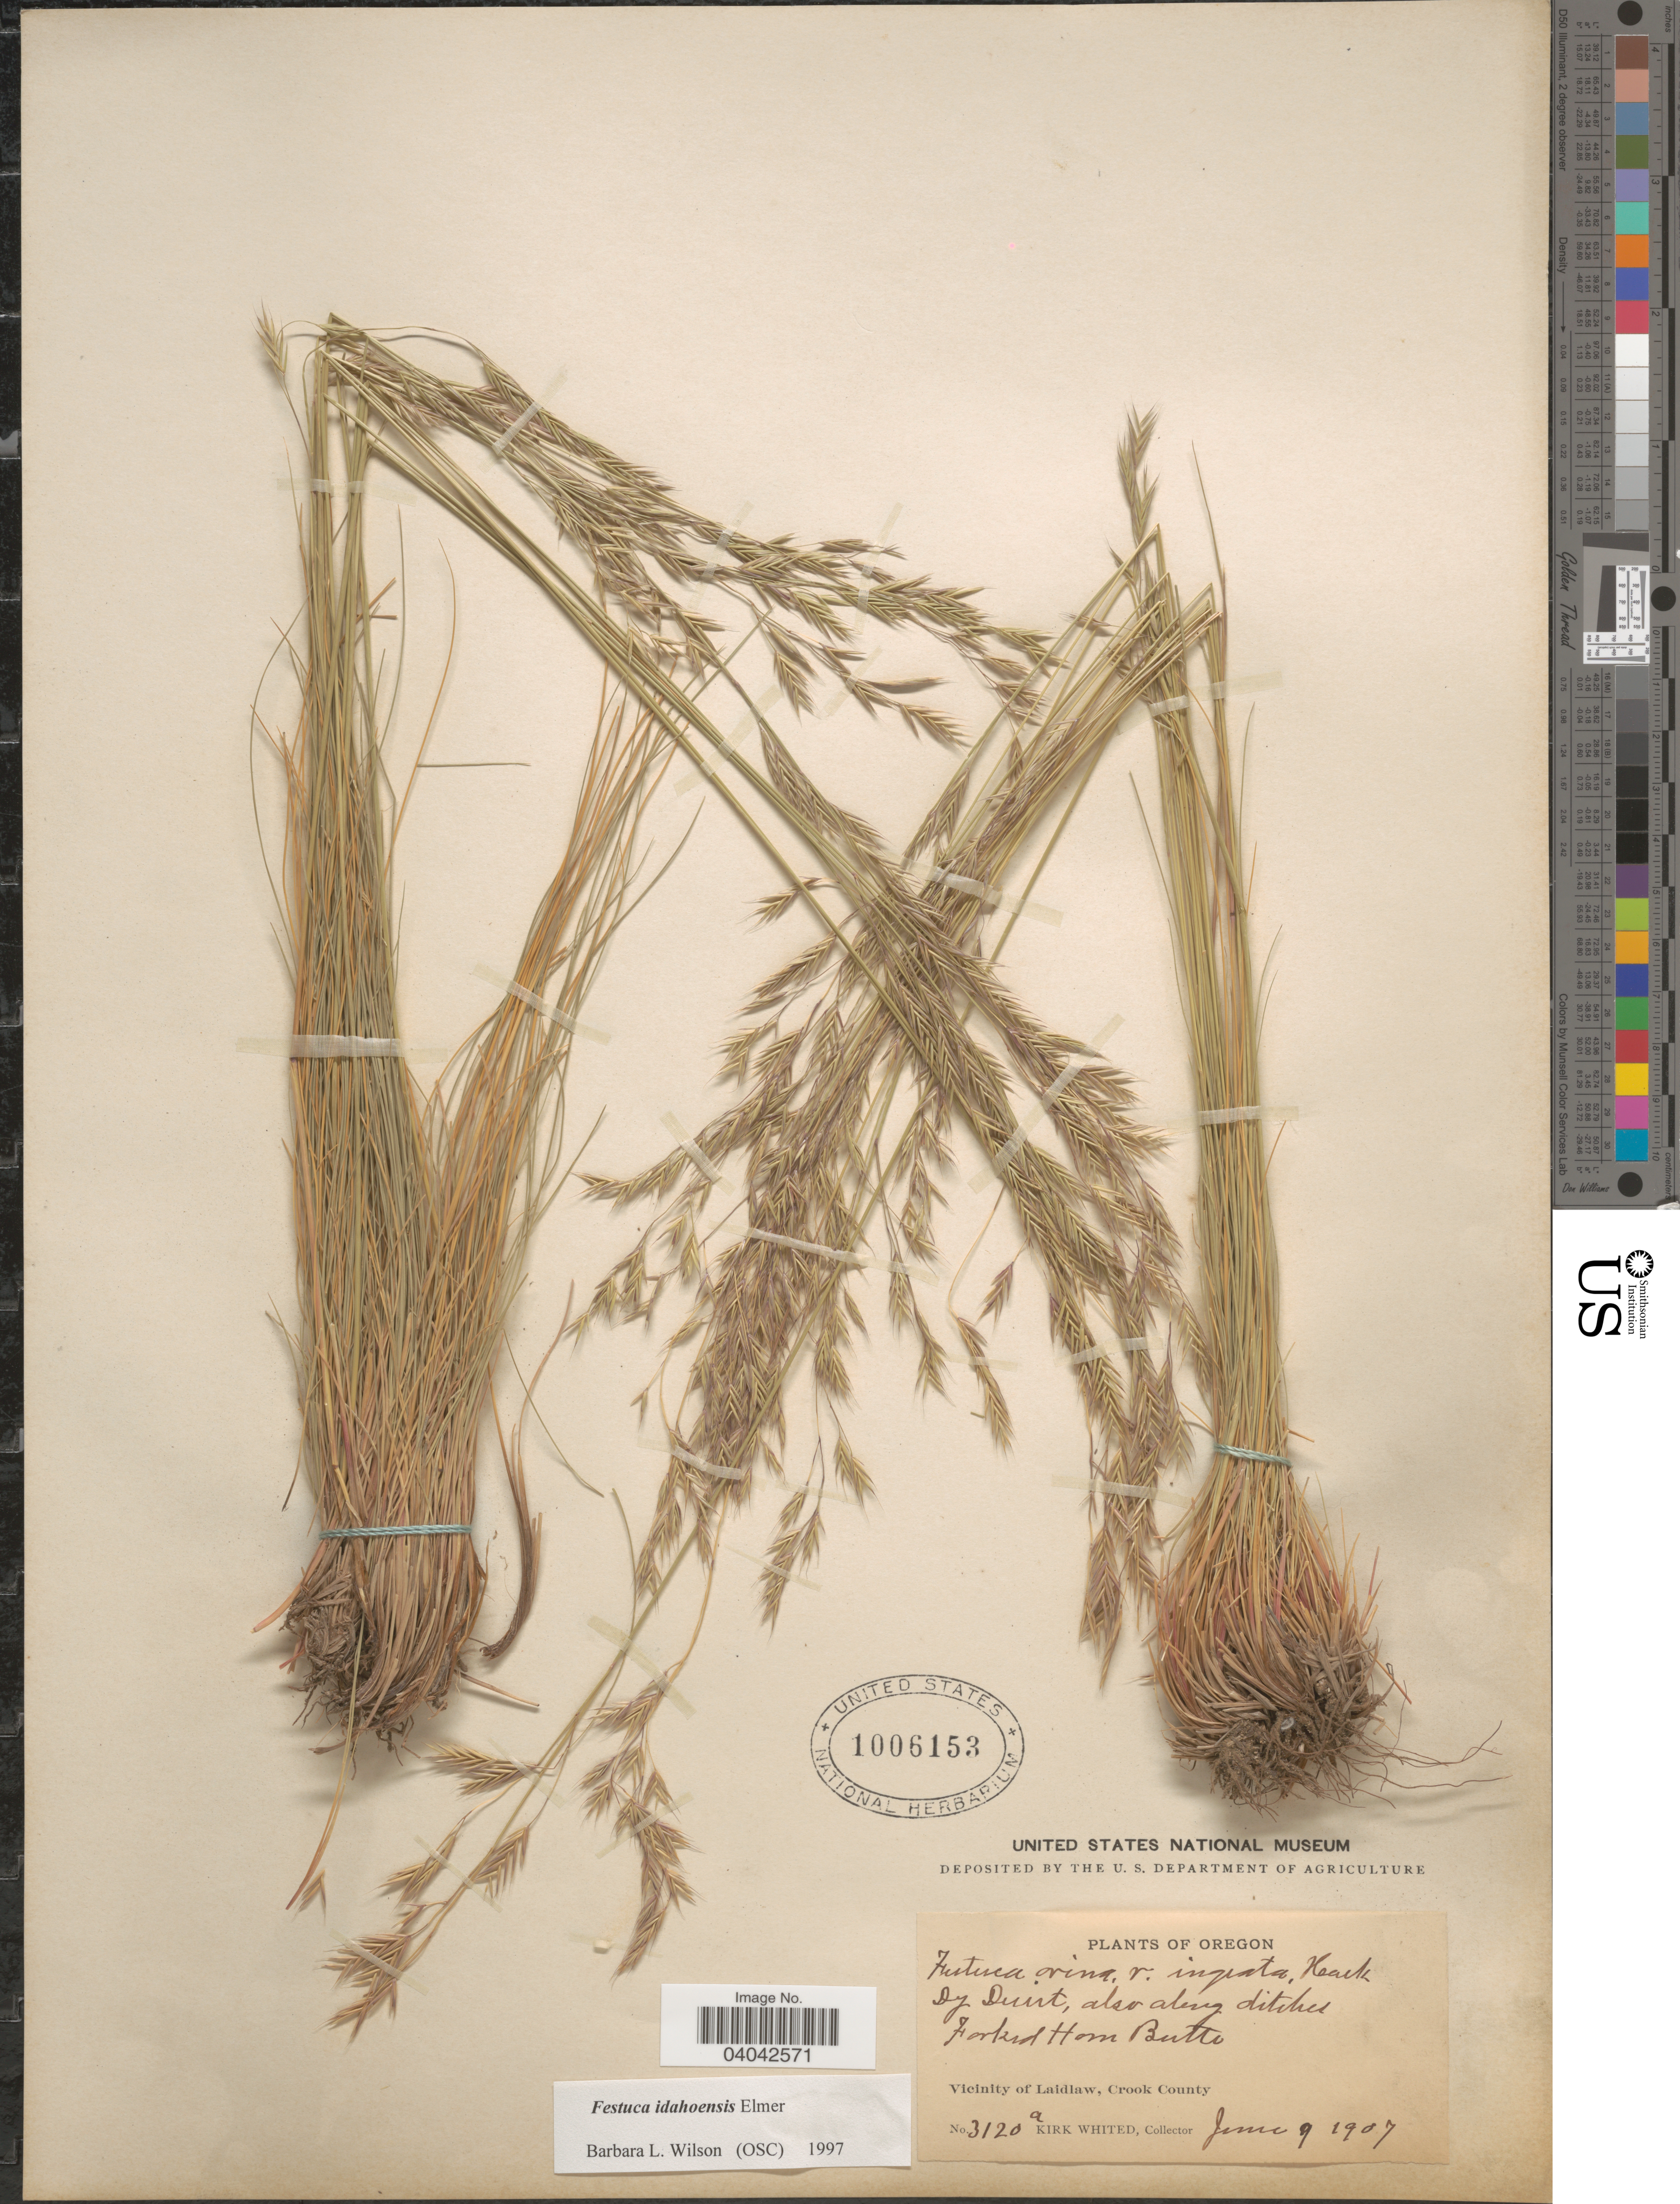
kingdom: Plantae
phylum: Tracheophyta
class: Liliopsida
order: Poales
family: Poaceae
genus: Festuca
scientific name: Festuca idahoensis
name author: Elmer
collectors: K. Whited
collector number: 3120a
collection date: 1907-06-09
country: United States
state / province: Oregon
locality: Forked Horn Butte. Vicinity of Laidlaw, Crook County.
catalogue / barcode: US 1006153